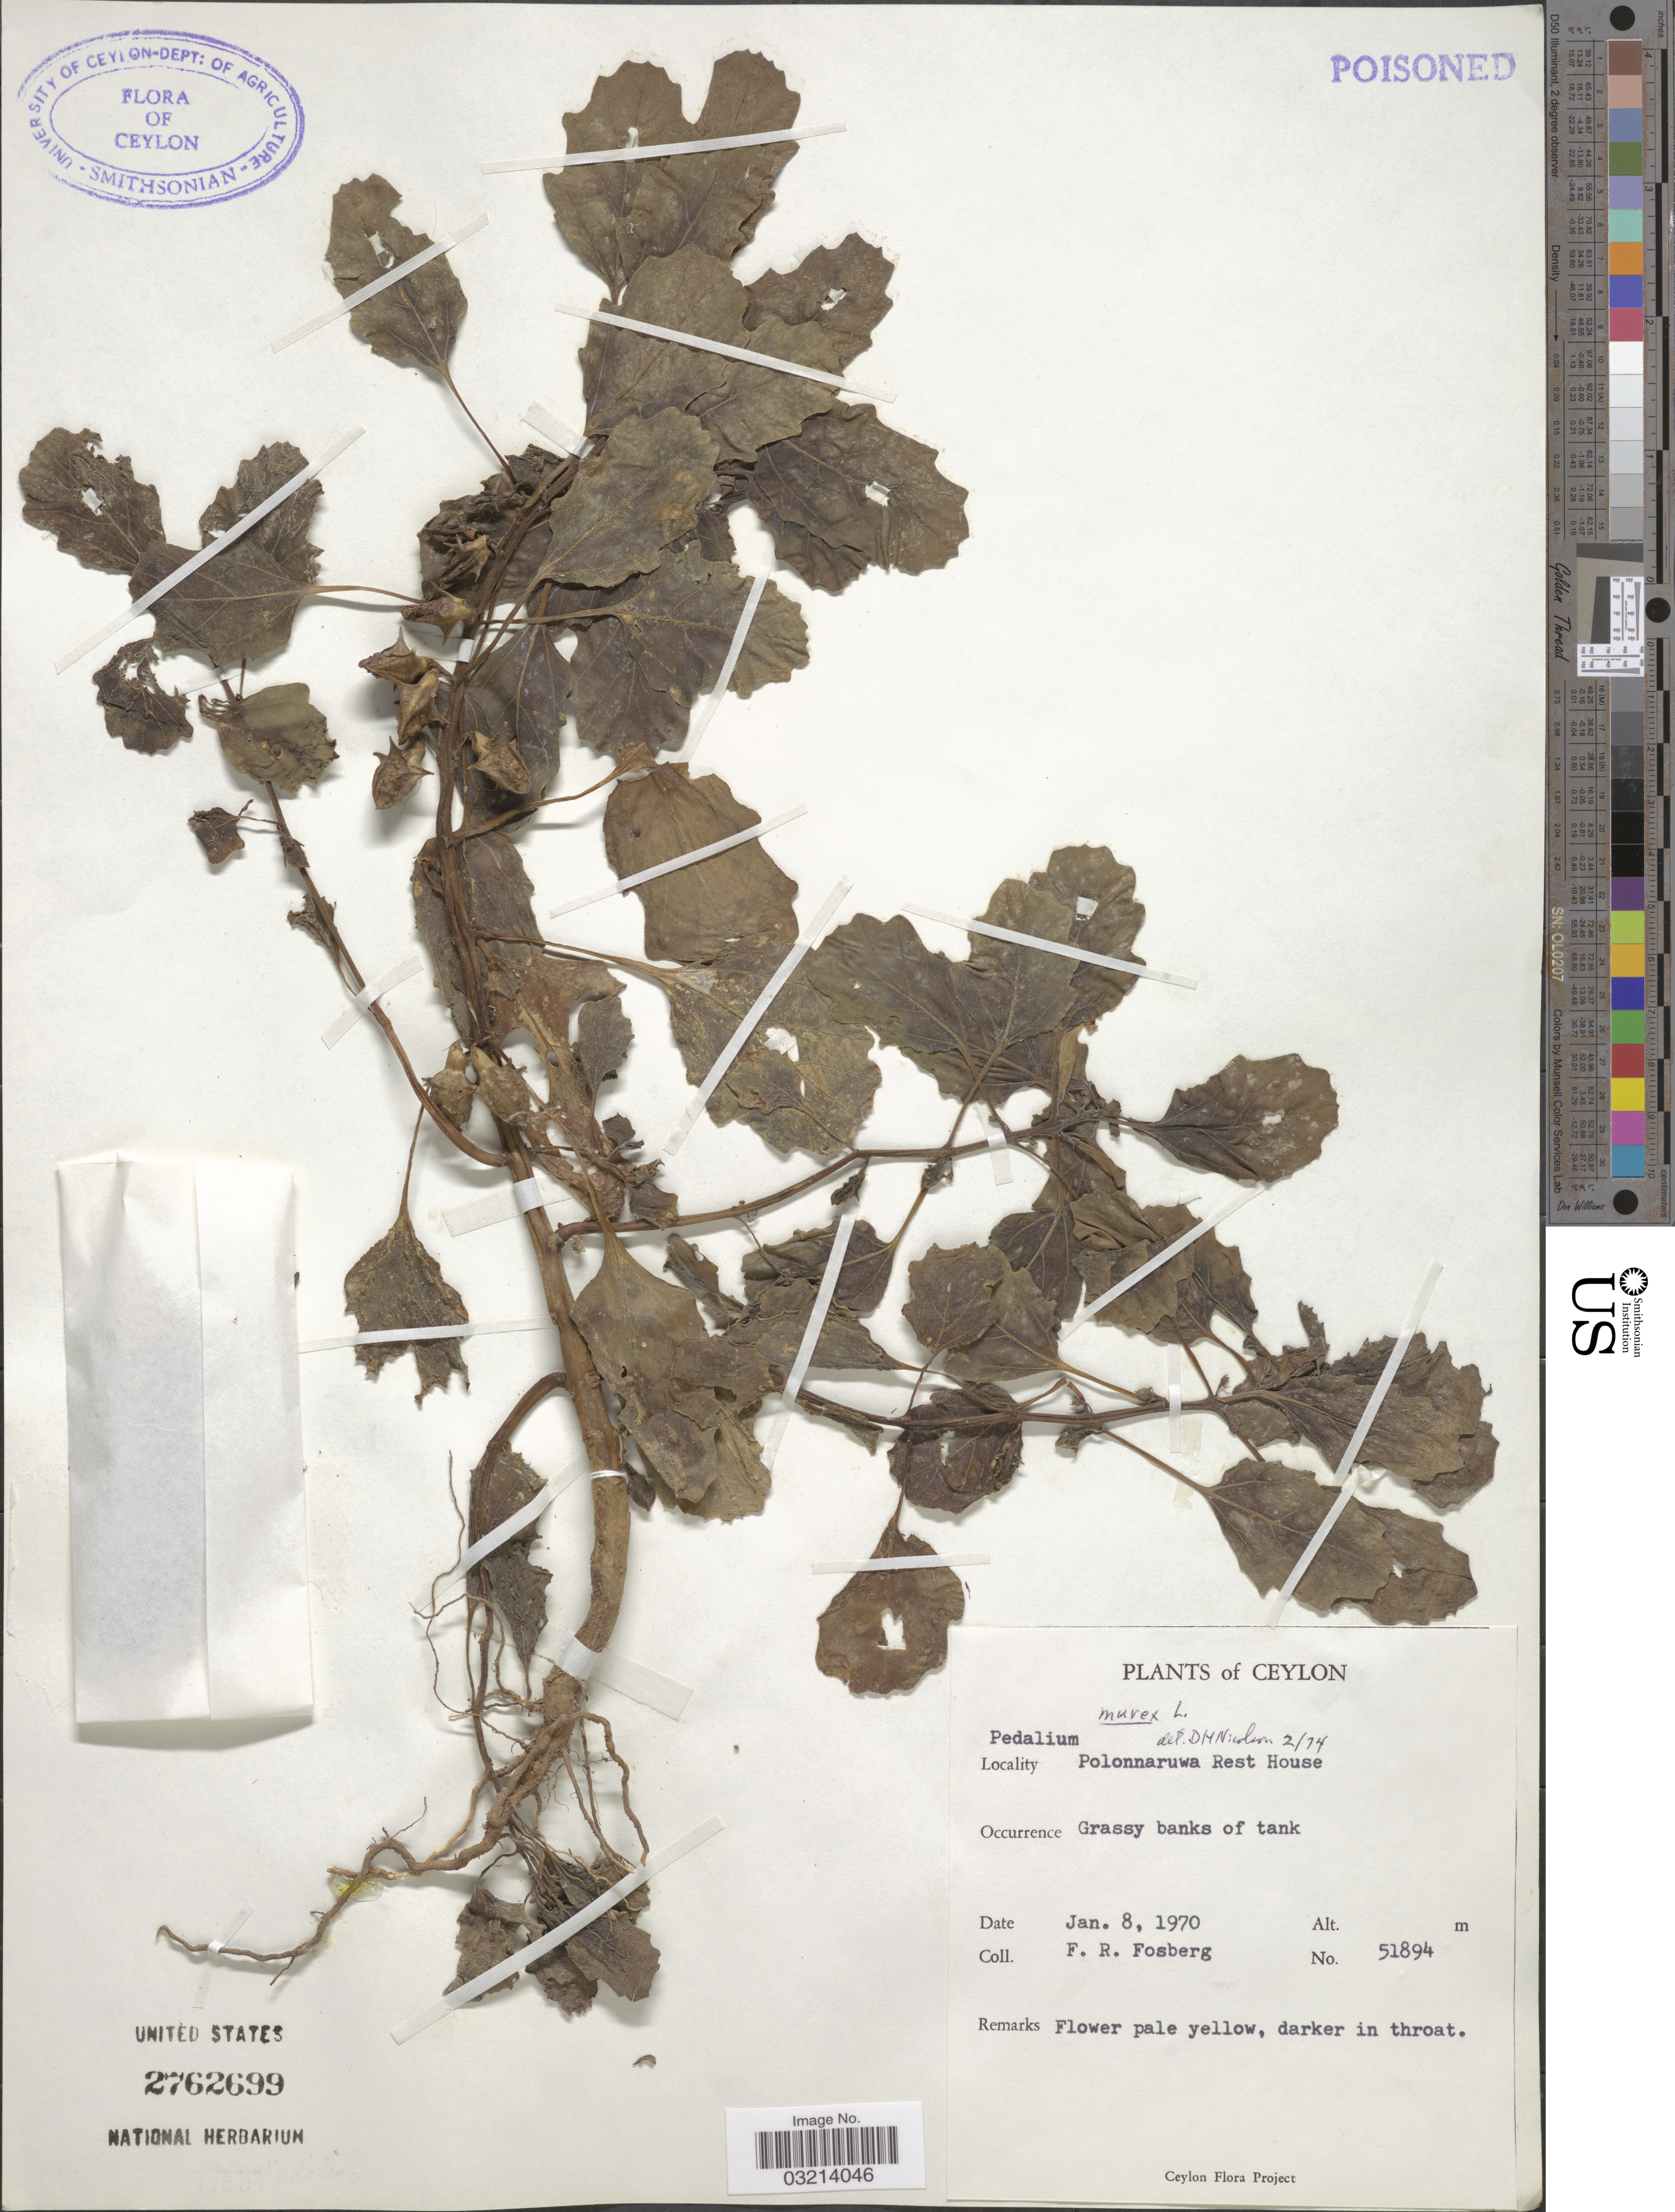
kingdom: Plantae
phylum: Tracheophyta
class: Magnoliopsida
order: Lamiales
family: Pedaliaceae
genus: Pedalium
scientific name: Pedalium murex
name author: L.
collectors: F. R. Fosberg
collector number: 51894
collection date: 1970-01-08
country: Sri Lanka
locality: Ceylon. Polonnaruwa Rest House.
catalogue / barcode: US 2762699